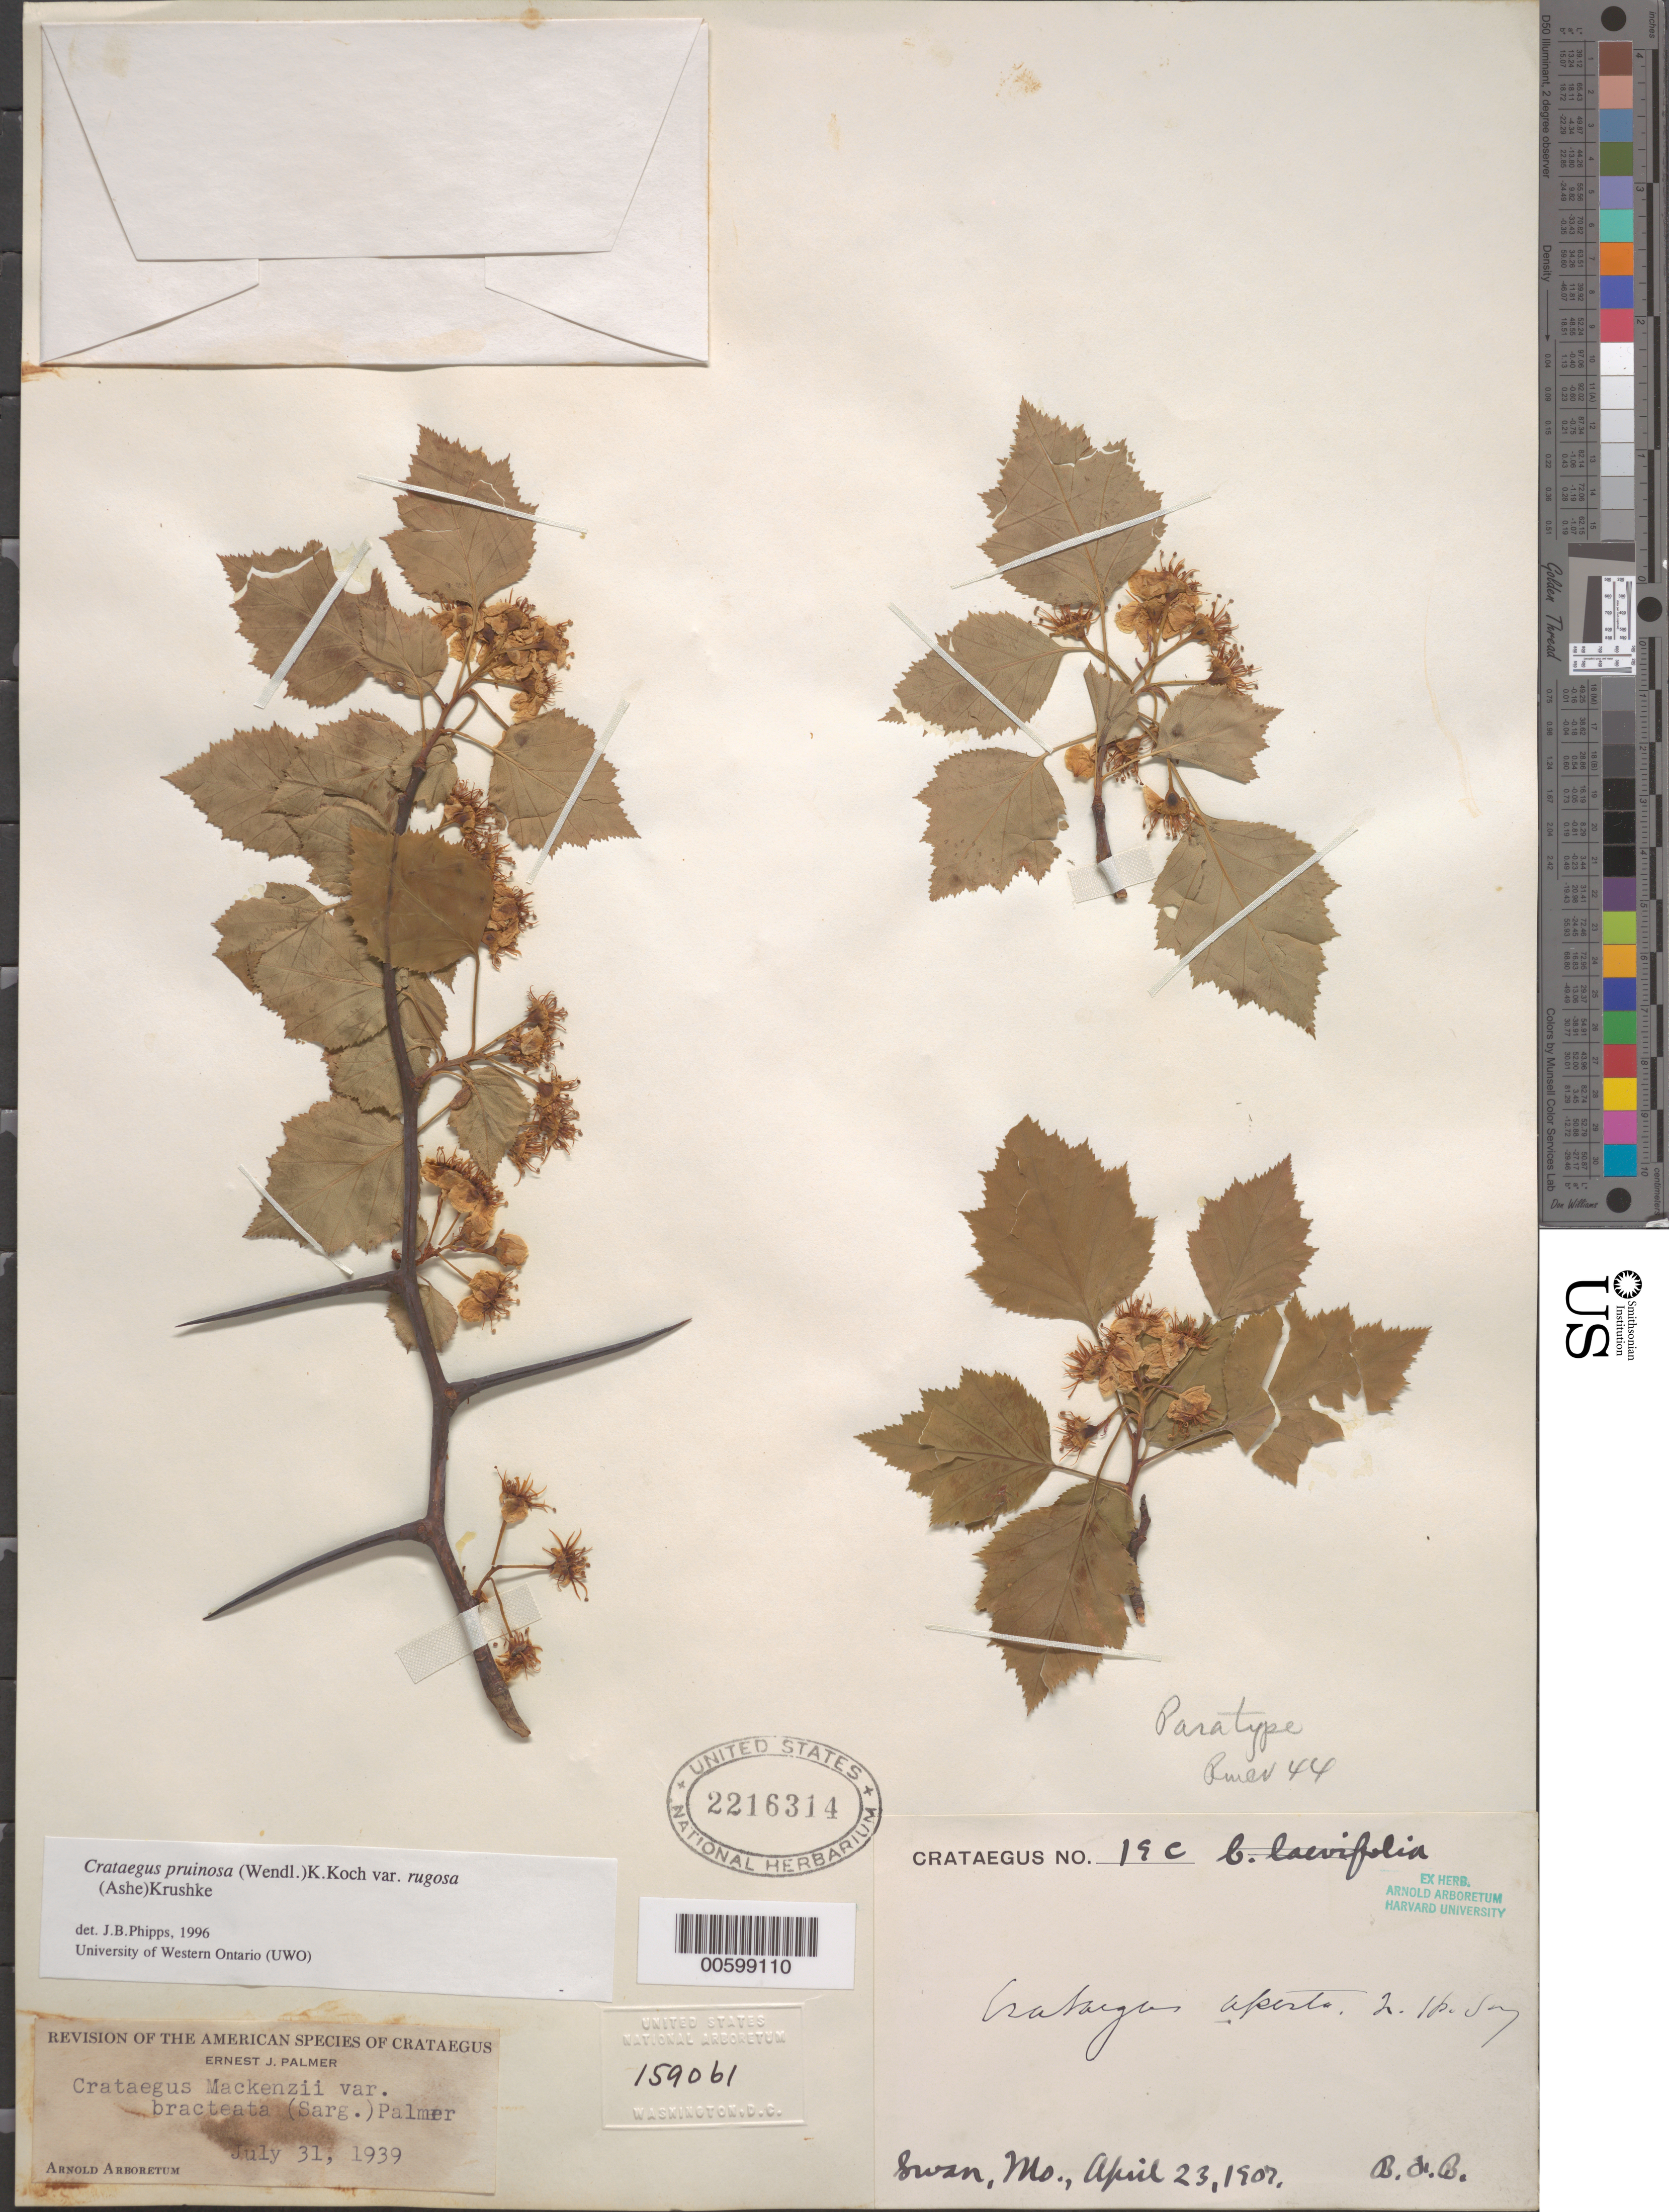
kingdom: Plantae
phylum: Tracheophyta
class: Magnoliopsida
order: Rosales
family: Rosaceae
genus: Crataegus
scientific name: Crataegus pruinosa var. rugosa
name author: (Ashe) Kruschke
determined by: Phipps, James B., (UWO), University of Western Ontario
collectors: B. F. Bush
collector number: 19C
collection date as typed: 23 Apr 1907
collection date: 1907-04-23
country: United States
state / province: Missouri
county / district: Taney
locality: Swan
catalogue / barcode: US 2216314